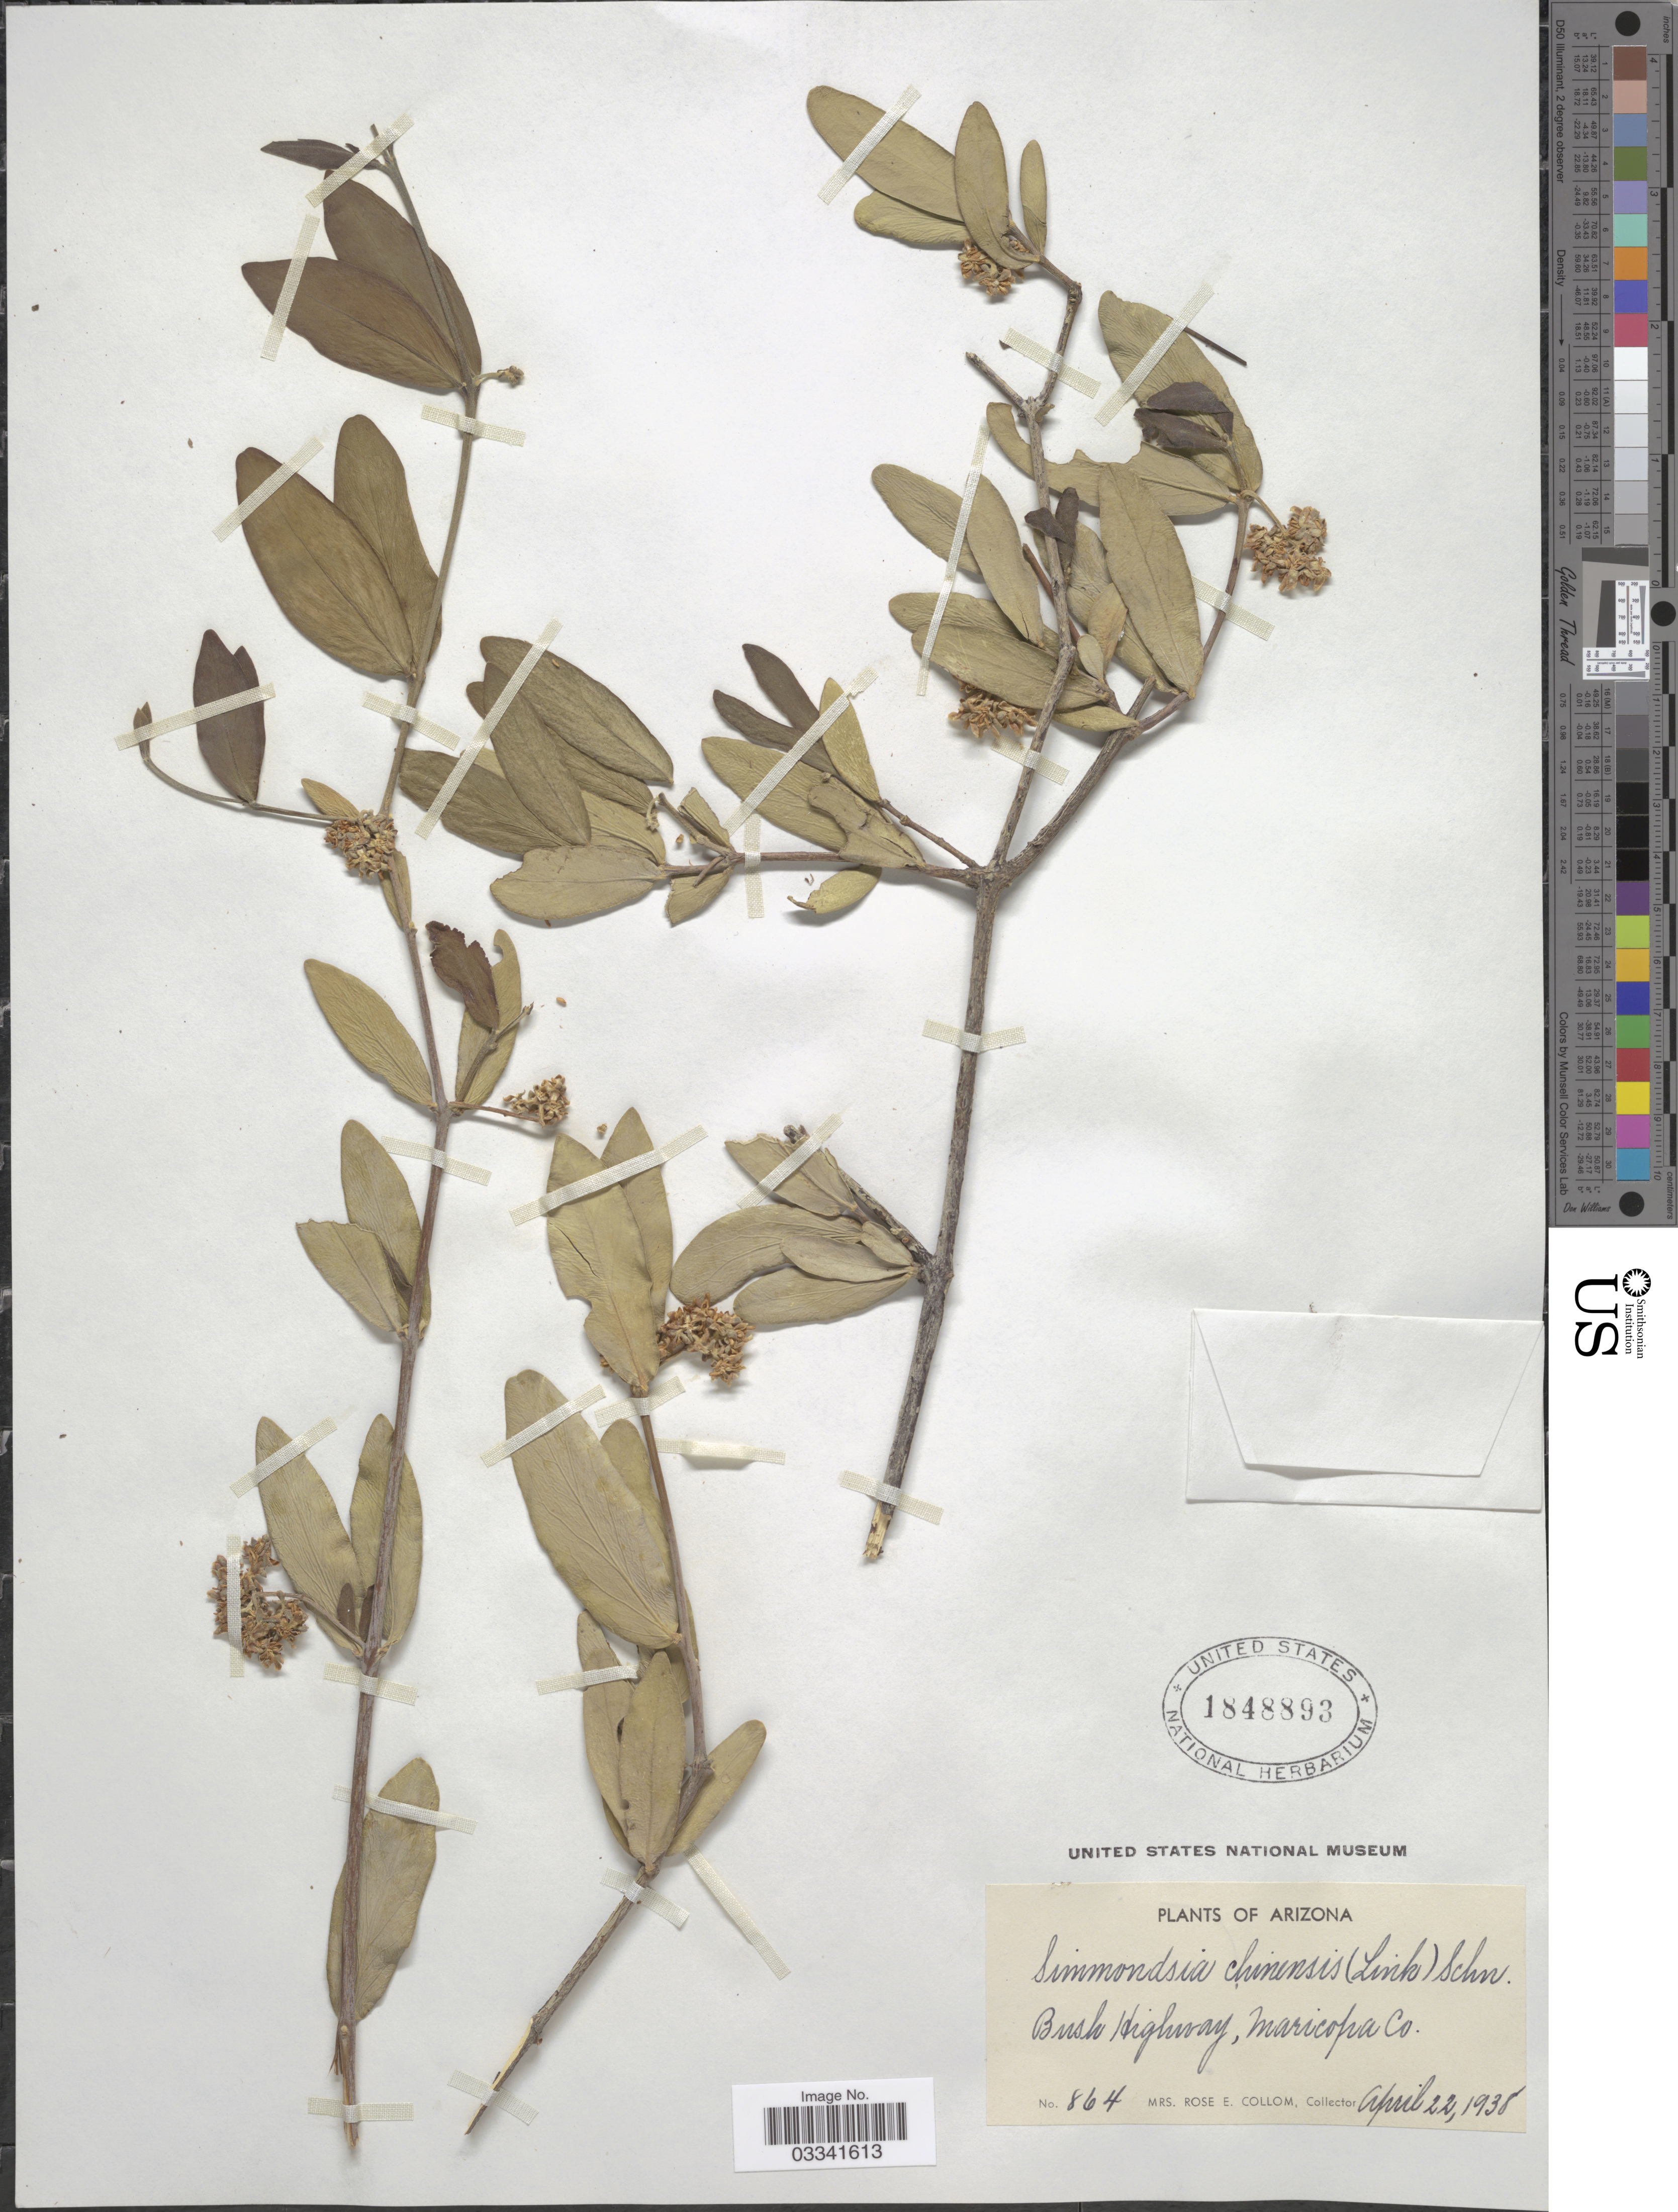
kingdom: Plantae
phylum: Tracheophyta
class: Magnoliopsida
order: Caryophyllales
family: Simmondsiaceae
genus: Simmondsia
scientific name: Simmondsia chinensis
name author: (Link) C.K. Schneid.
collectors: R. E. Collom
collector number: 864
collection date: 1938-04-22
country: United States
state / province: Arizona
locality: Bush Highway, Maricopa Co.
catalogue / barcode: US 1848893